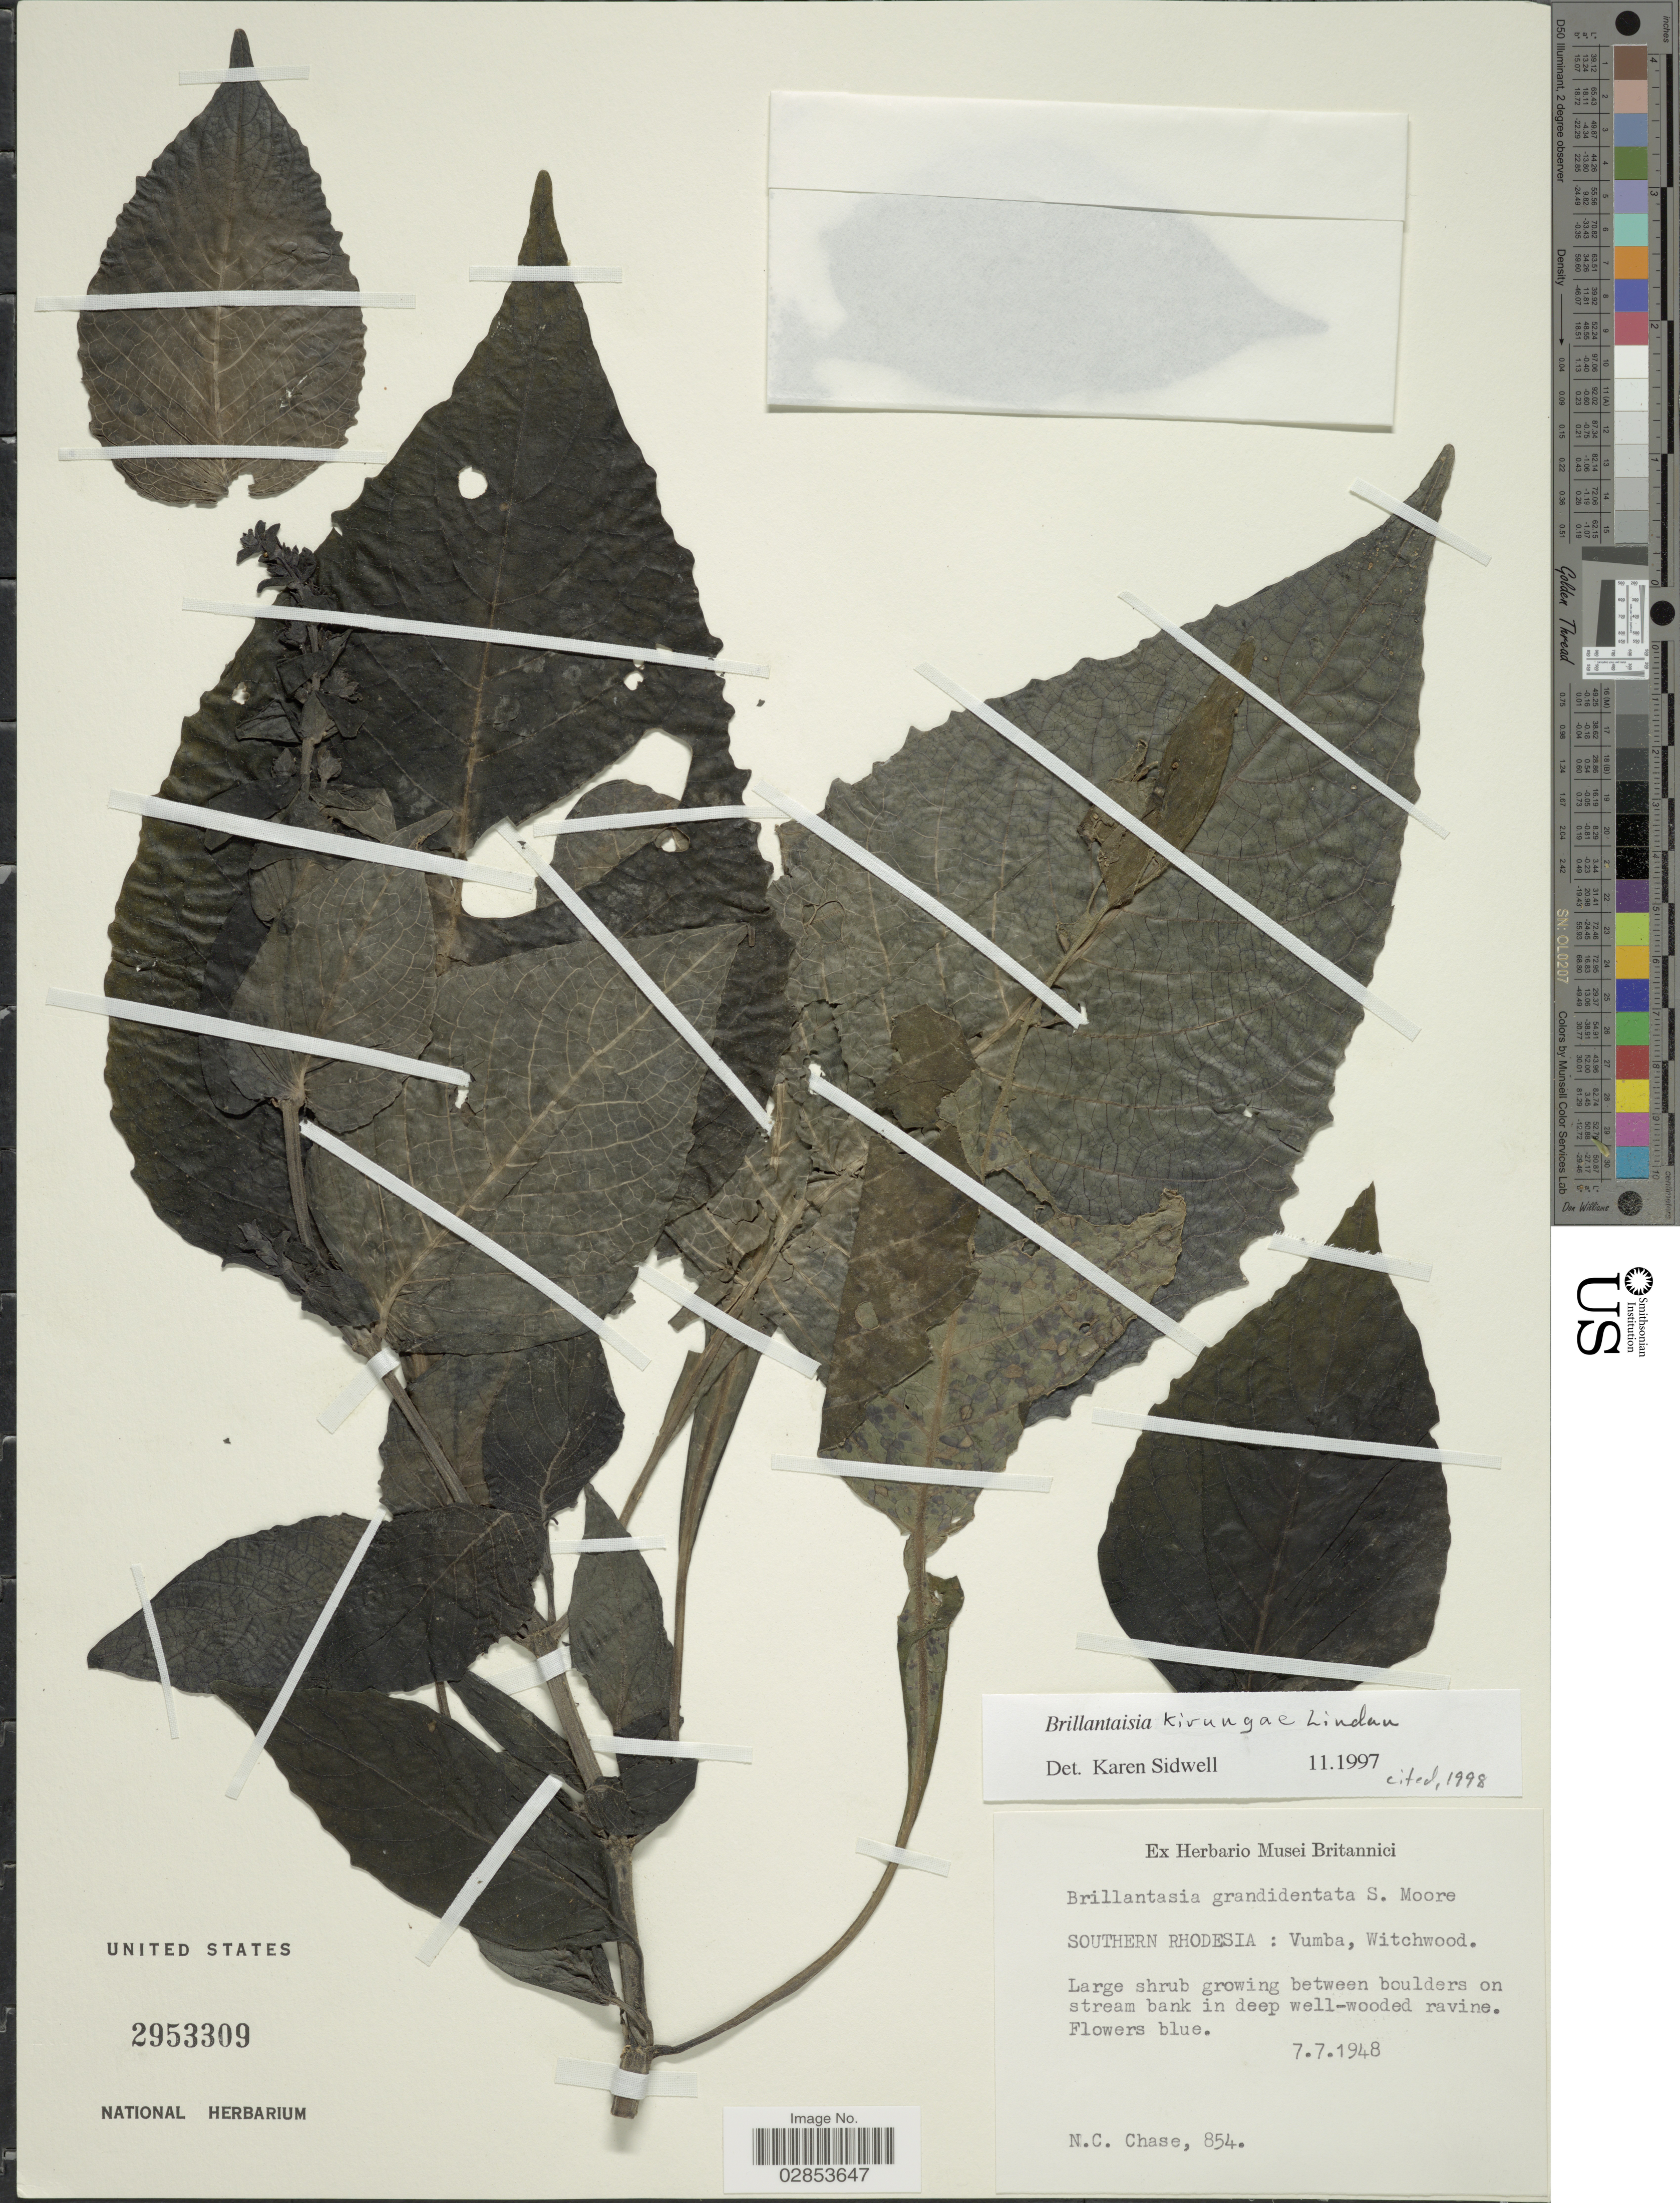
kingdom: Plantae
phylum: Tracheophyta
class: Magnoliopsida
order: Lamiales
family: Acanthaceae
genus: Brillantaisia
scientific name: Brillantaisia kirungae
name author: Lindau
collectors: N. C. Chase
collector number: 854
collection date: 1948-07-07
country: Zimbabwe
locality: Southern Rhodesia: Vumba, Witchwood.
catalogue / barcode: US 2953309